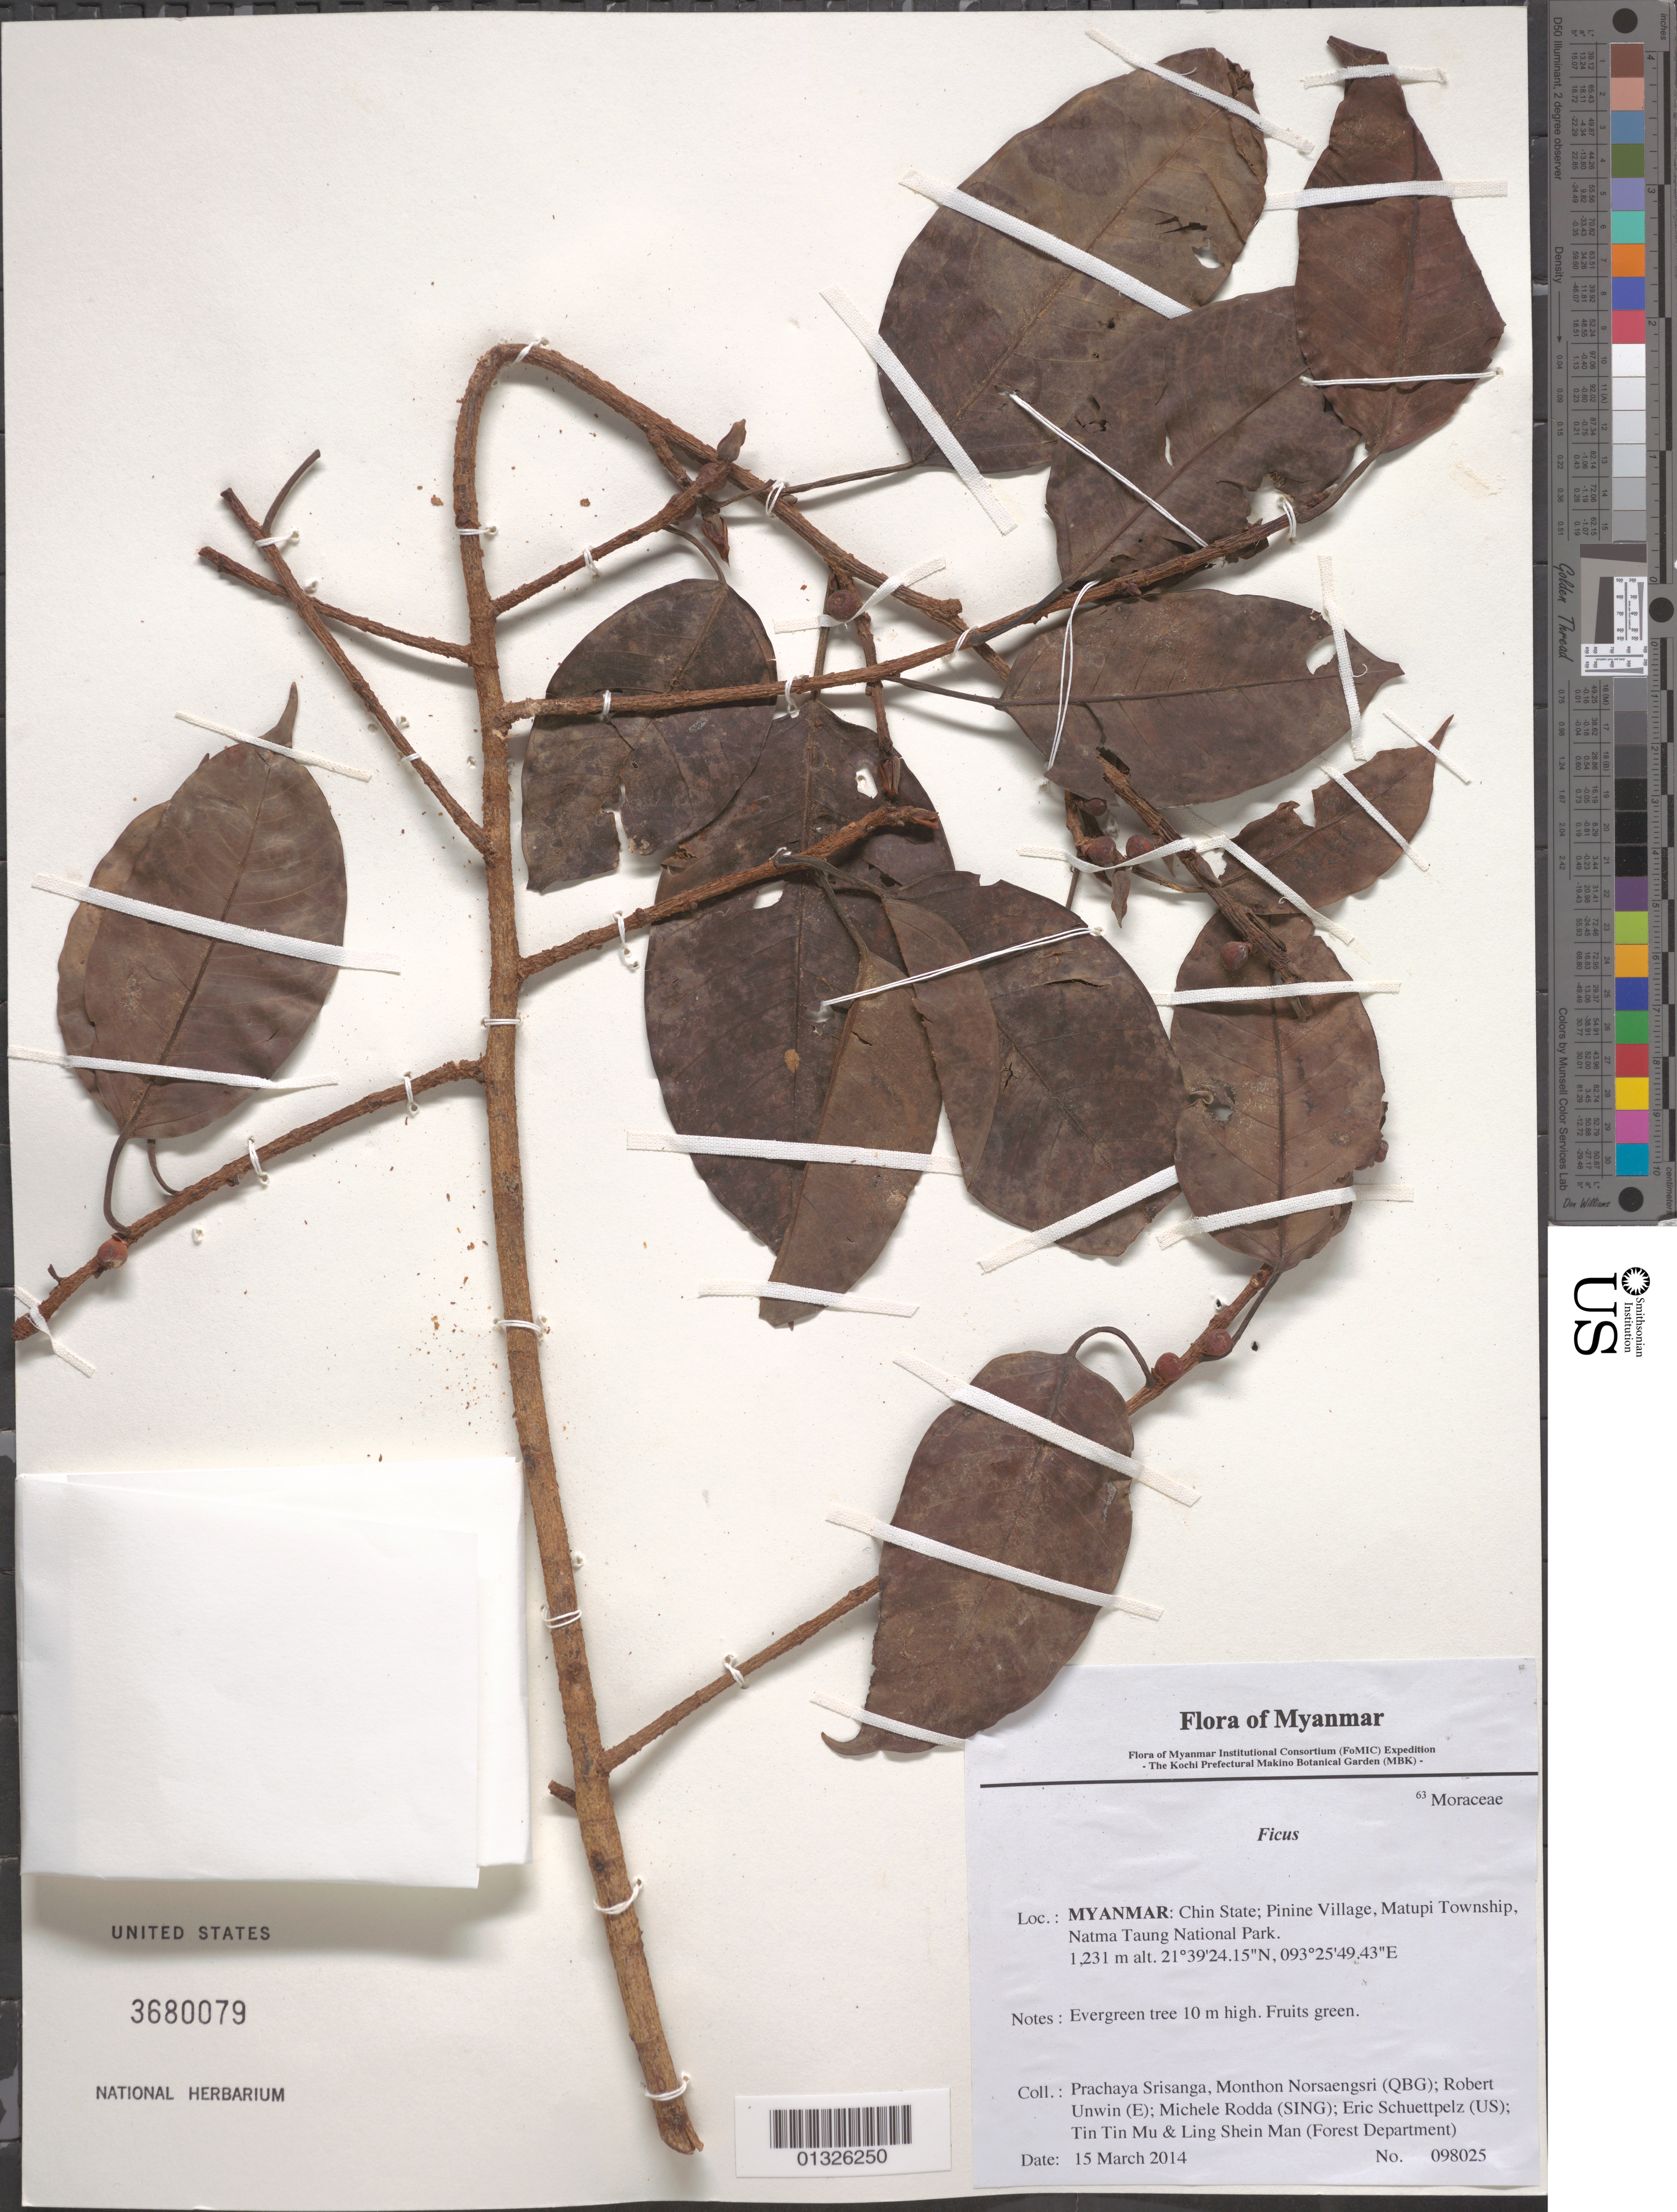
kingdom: Plantae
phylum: Tracheophyta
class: Magnoliopsida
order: Rosales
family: Moraceae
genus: Ficus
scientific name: Ficus sp.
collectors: P. Srisanga, M. Norsaengsri, R. Unwin, M. Rodda, E. Schuettpelz, Tin Tin Mu & Ling Shein Man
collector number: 98025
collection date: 2014-03-15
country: Myanmar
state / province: Chin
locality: Pinine Village, Matupi Township, Natma Taung National Park.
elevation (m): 1231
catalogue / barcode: US 3680079